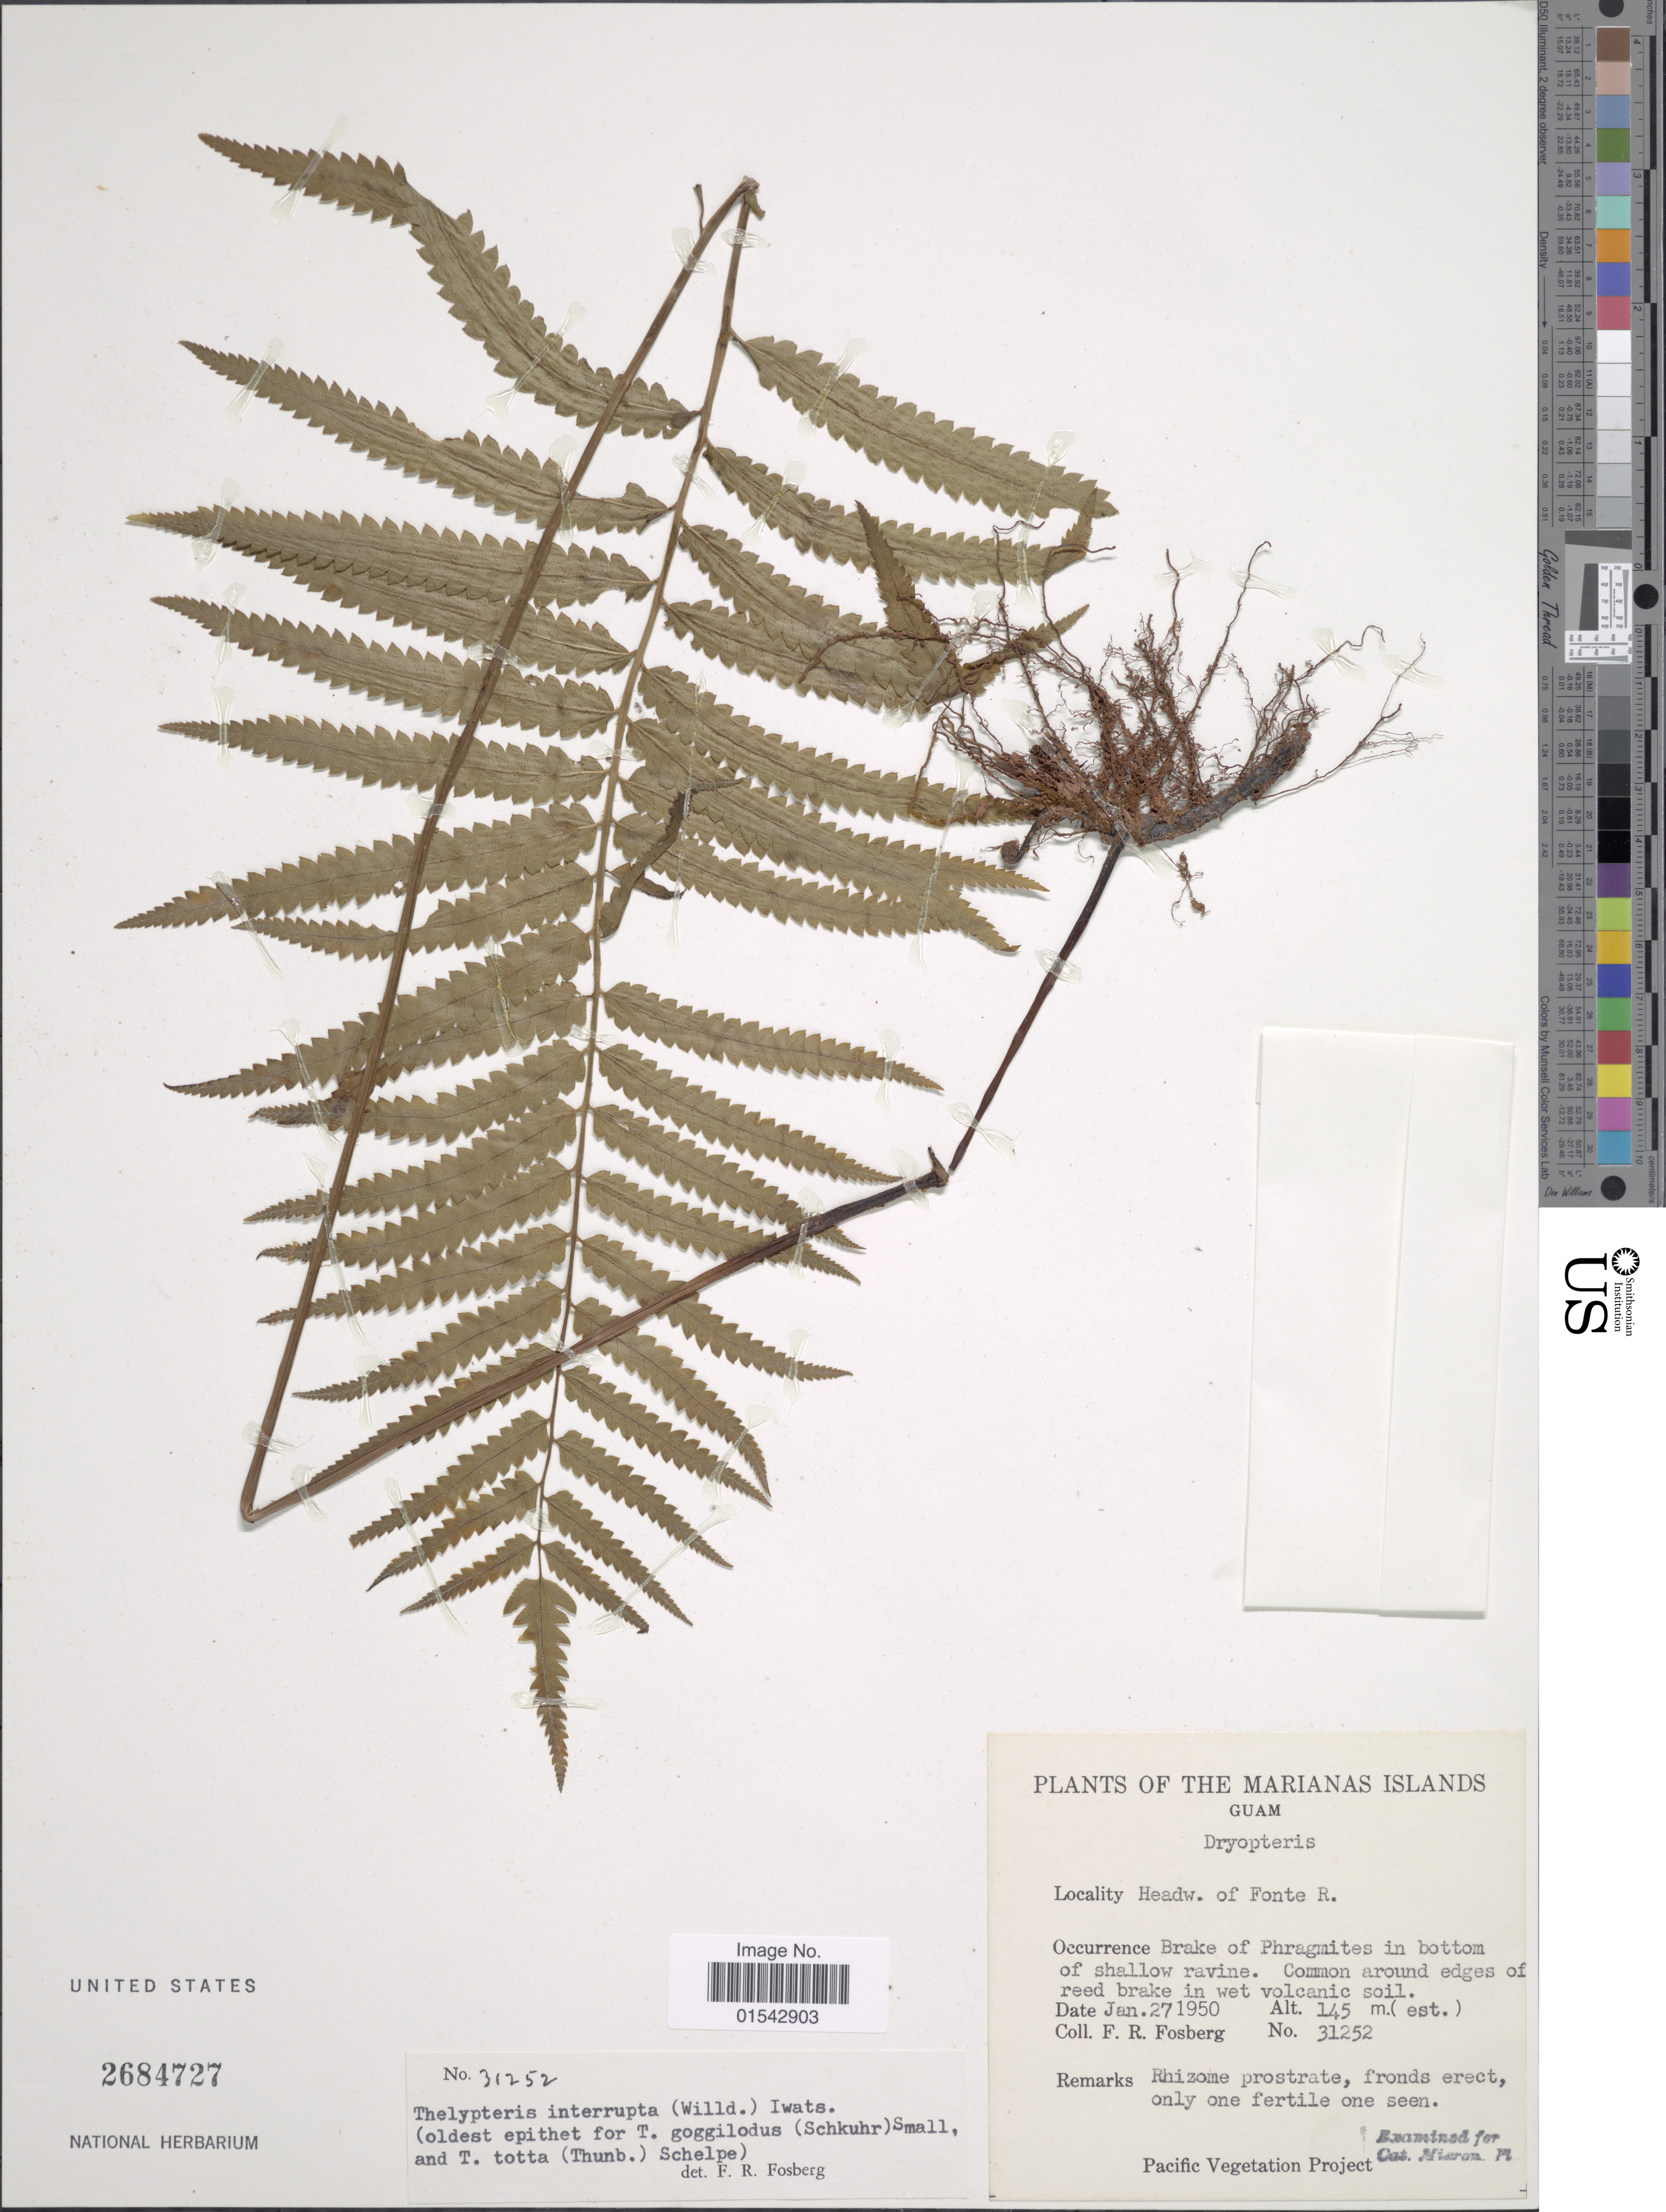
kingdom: Plantae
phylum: Tracheophyta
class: Polypodiopsida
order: Polypodiales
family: Thelypteridaceae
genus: Cyclosorus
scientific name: Cyclosorus interruptus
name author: (Willd.) H. Itô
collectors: F. R. Fosberg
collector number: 31252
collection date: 1950-01-27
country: Guam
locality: Marianas Islands, Guam, Headw. of Fonte R.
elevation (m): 145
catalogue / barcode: US 2684727